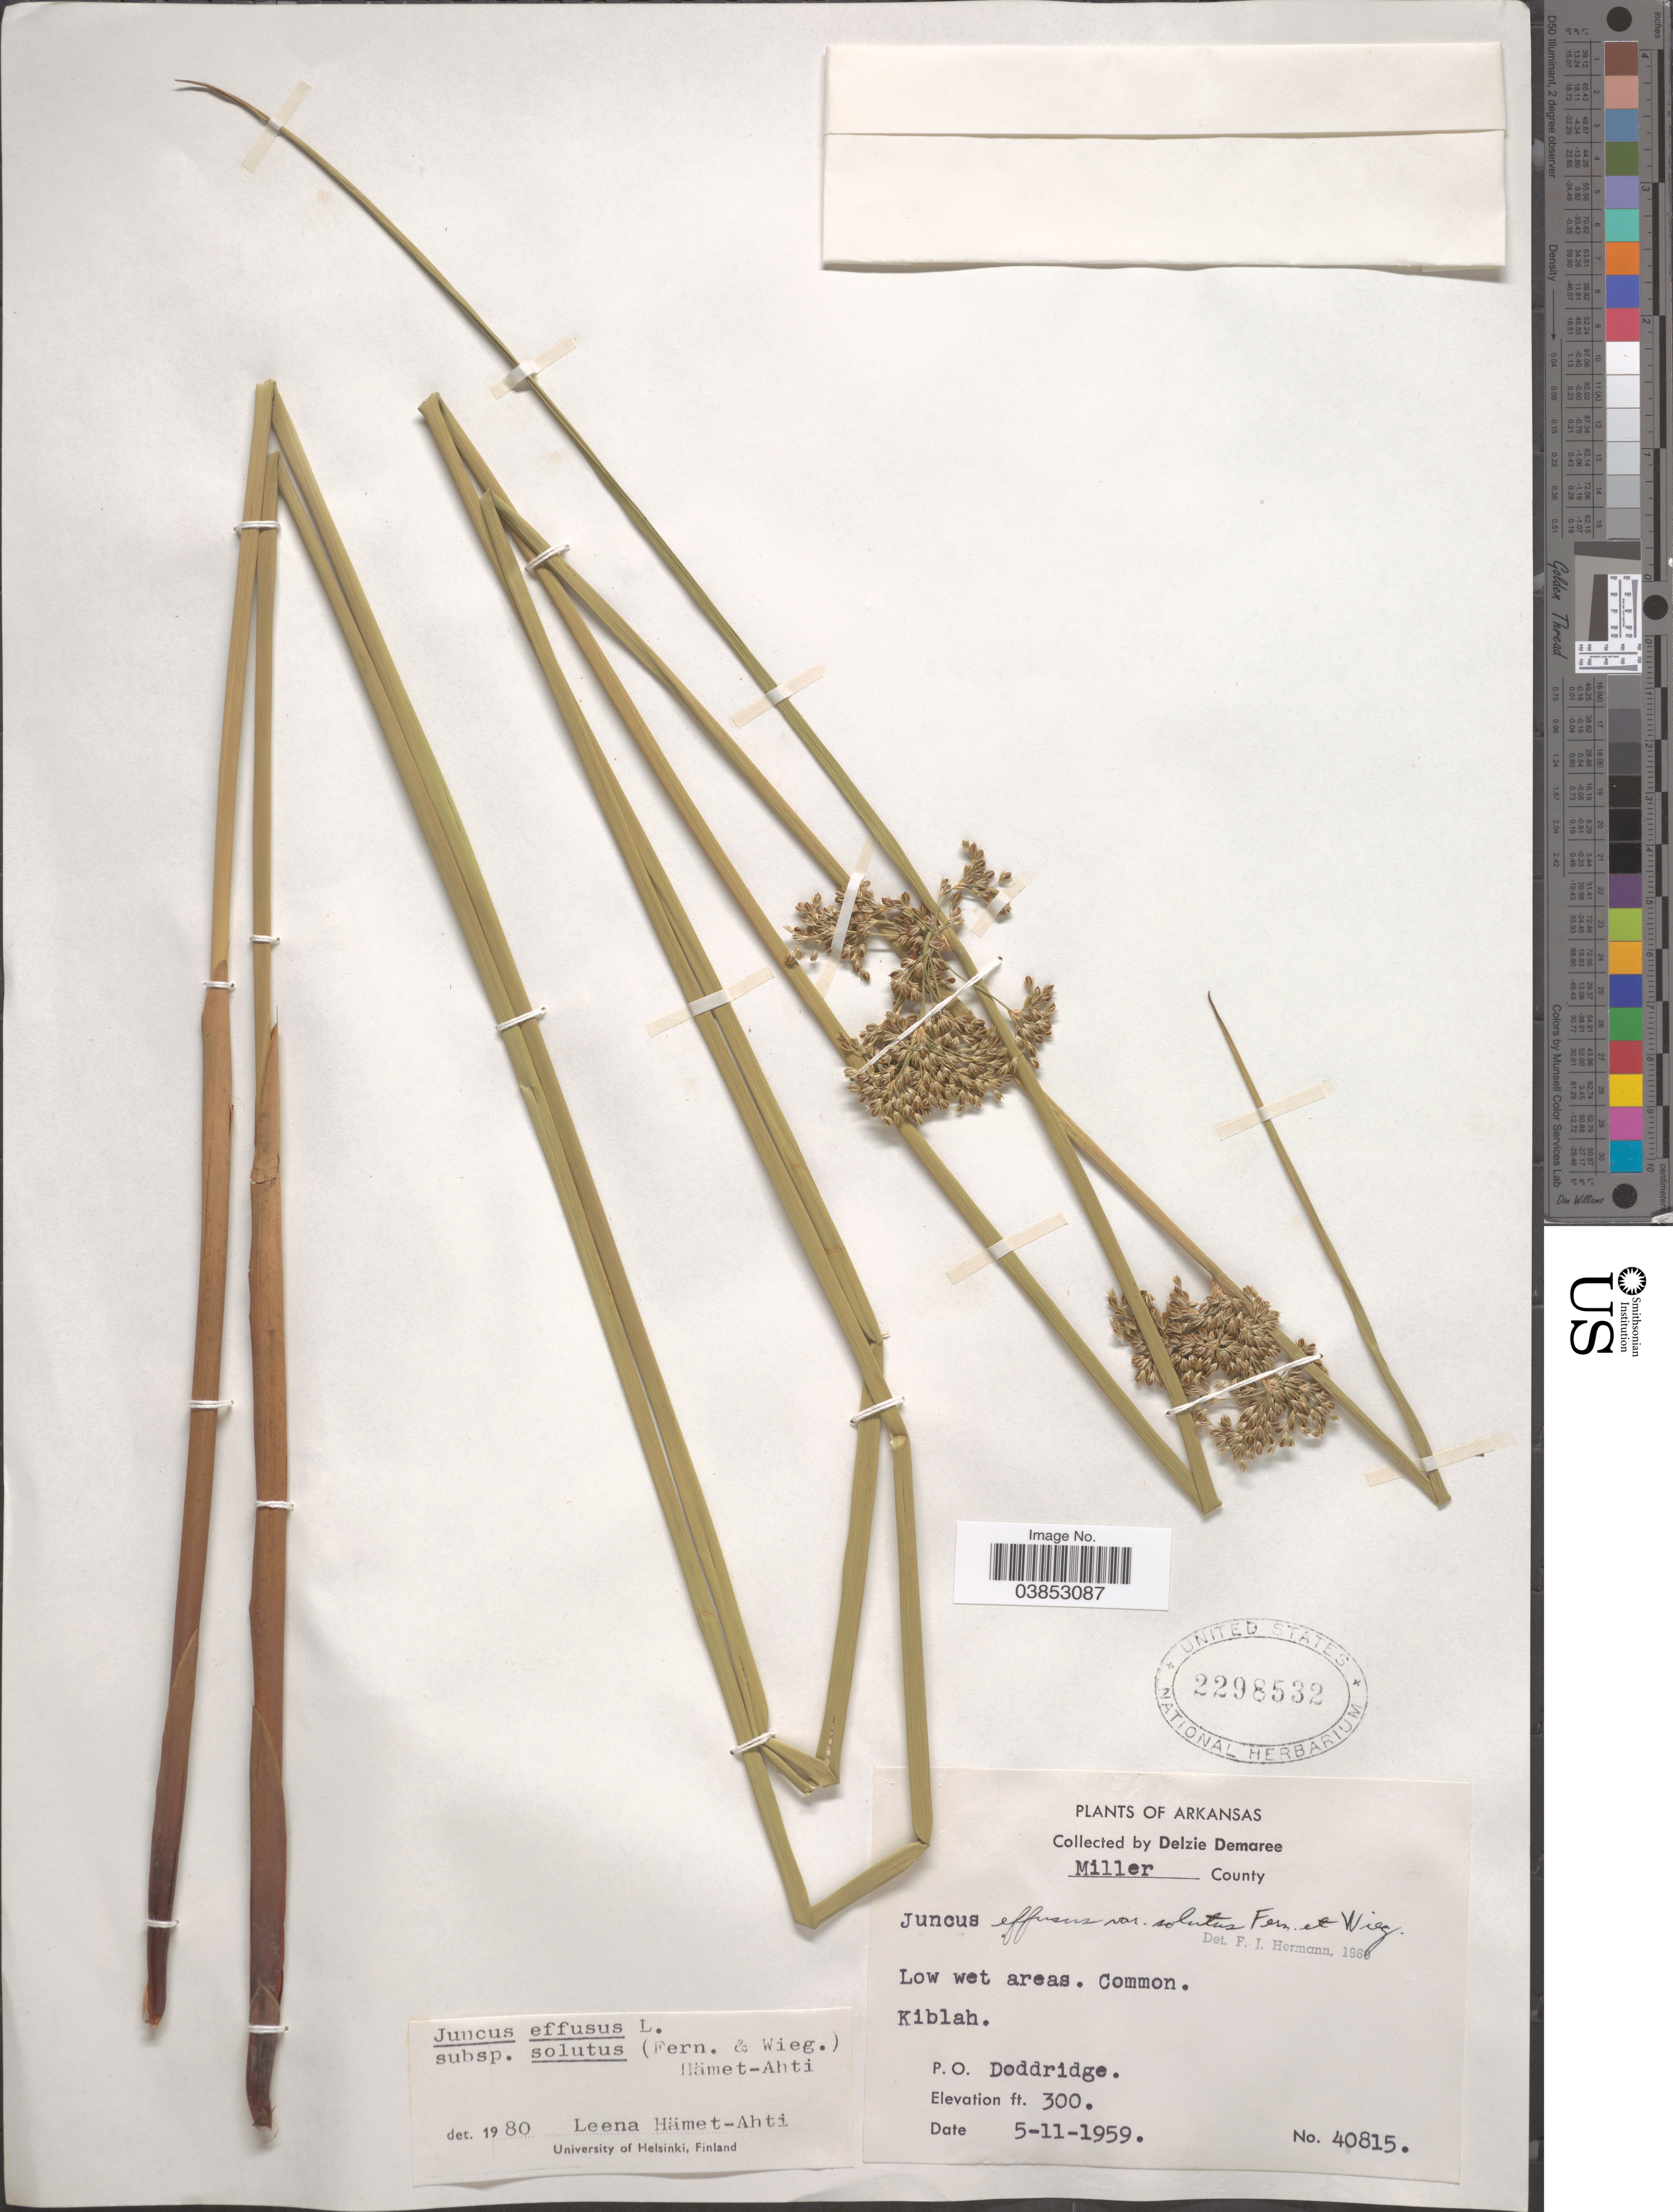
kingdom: Plantae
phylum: Tracheophyta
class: Liliopsida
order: Poales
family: Juncaceae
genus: Juncus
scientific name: Juncus effusus var. solutus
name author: Fernald & Wiegand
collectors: D. Demaree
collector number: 40815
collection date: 1959-05-11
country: United States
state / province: Arkansas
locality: Miller County. Kiblah. P.O. Doddridge.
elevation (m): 91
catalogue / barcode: US 2298532